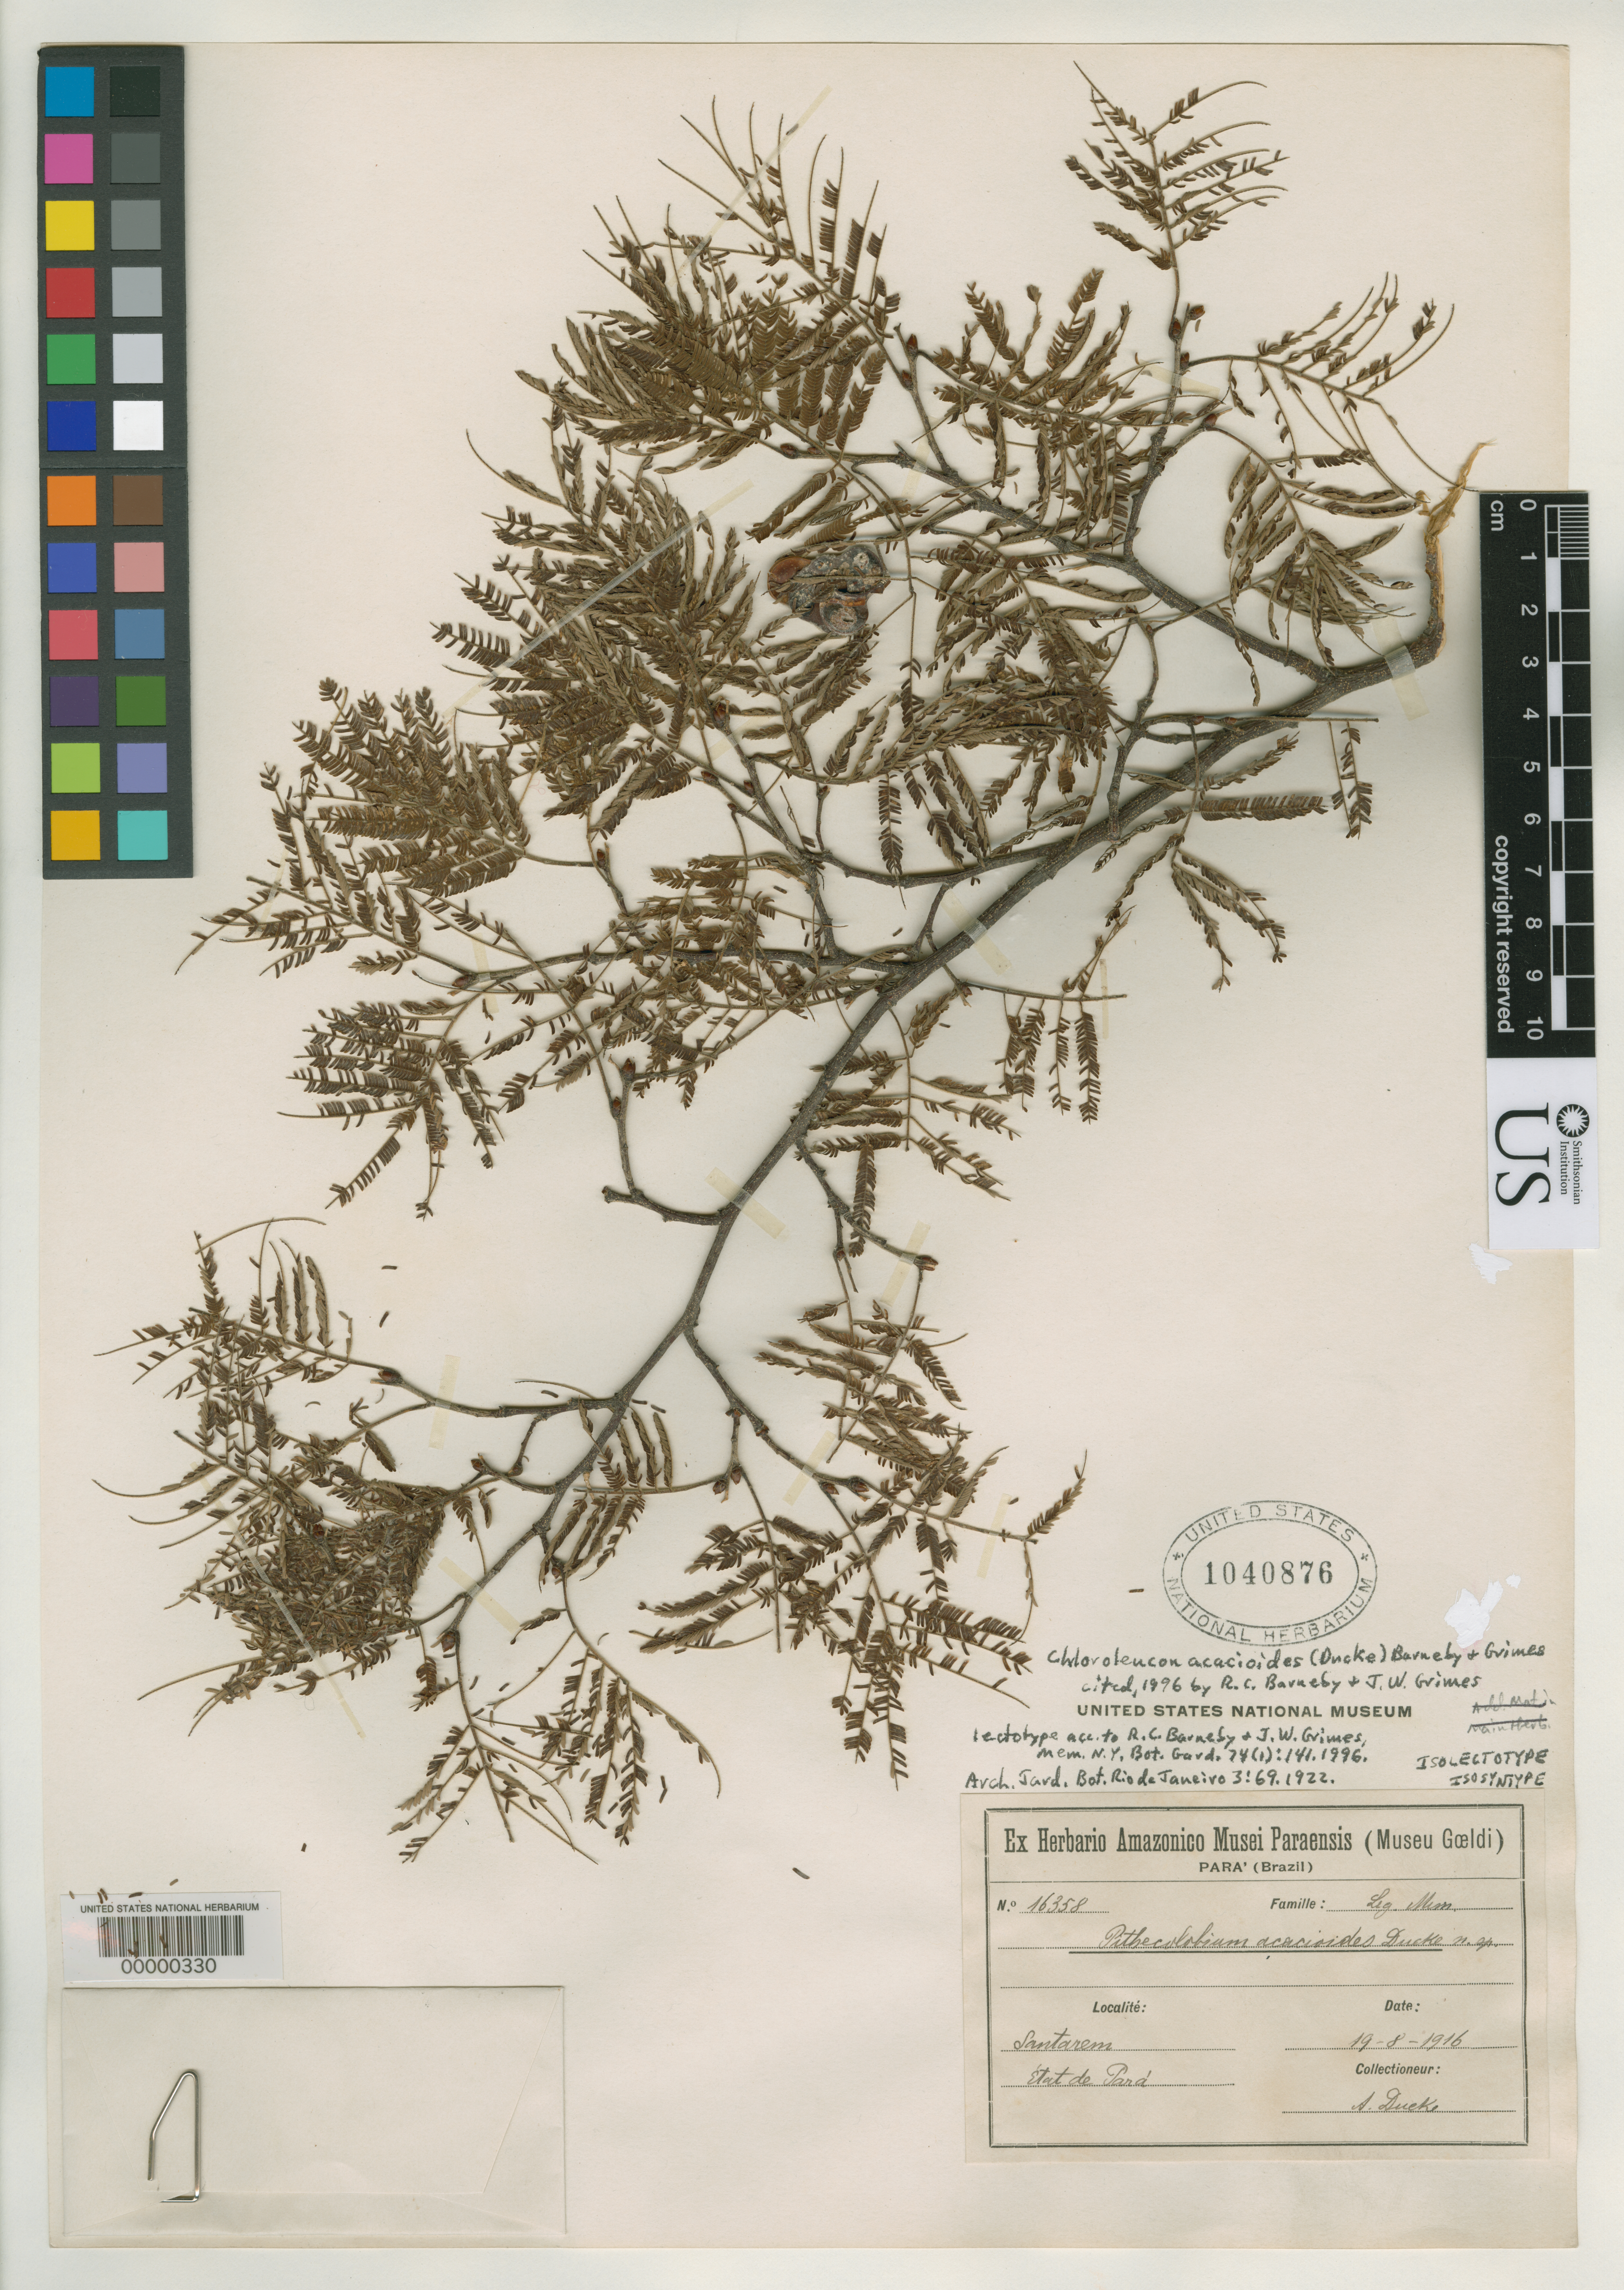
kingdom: Plantae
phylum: Tracheophyta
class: Magnoliopsida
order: Fabales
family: Fabaceae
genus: Pithecellobium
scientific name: Pithecellobium acacioides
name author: Ducke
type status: Isolectotype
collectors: A. Ducke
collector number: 16358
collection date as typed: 19 Aug 1916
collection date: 1916-08-19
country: Brazil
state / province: Pará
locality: Santarem.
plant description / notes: Currently accepted name as cited by Barneby & Grimes, 1996.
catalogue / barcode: US 1040876